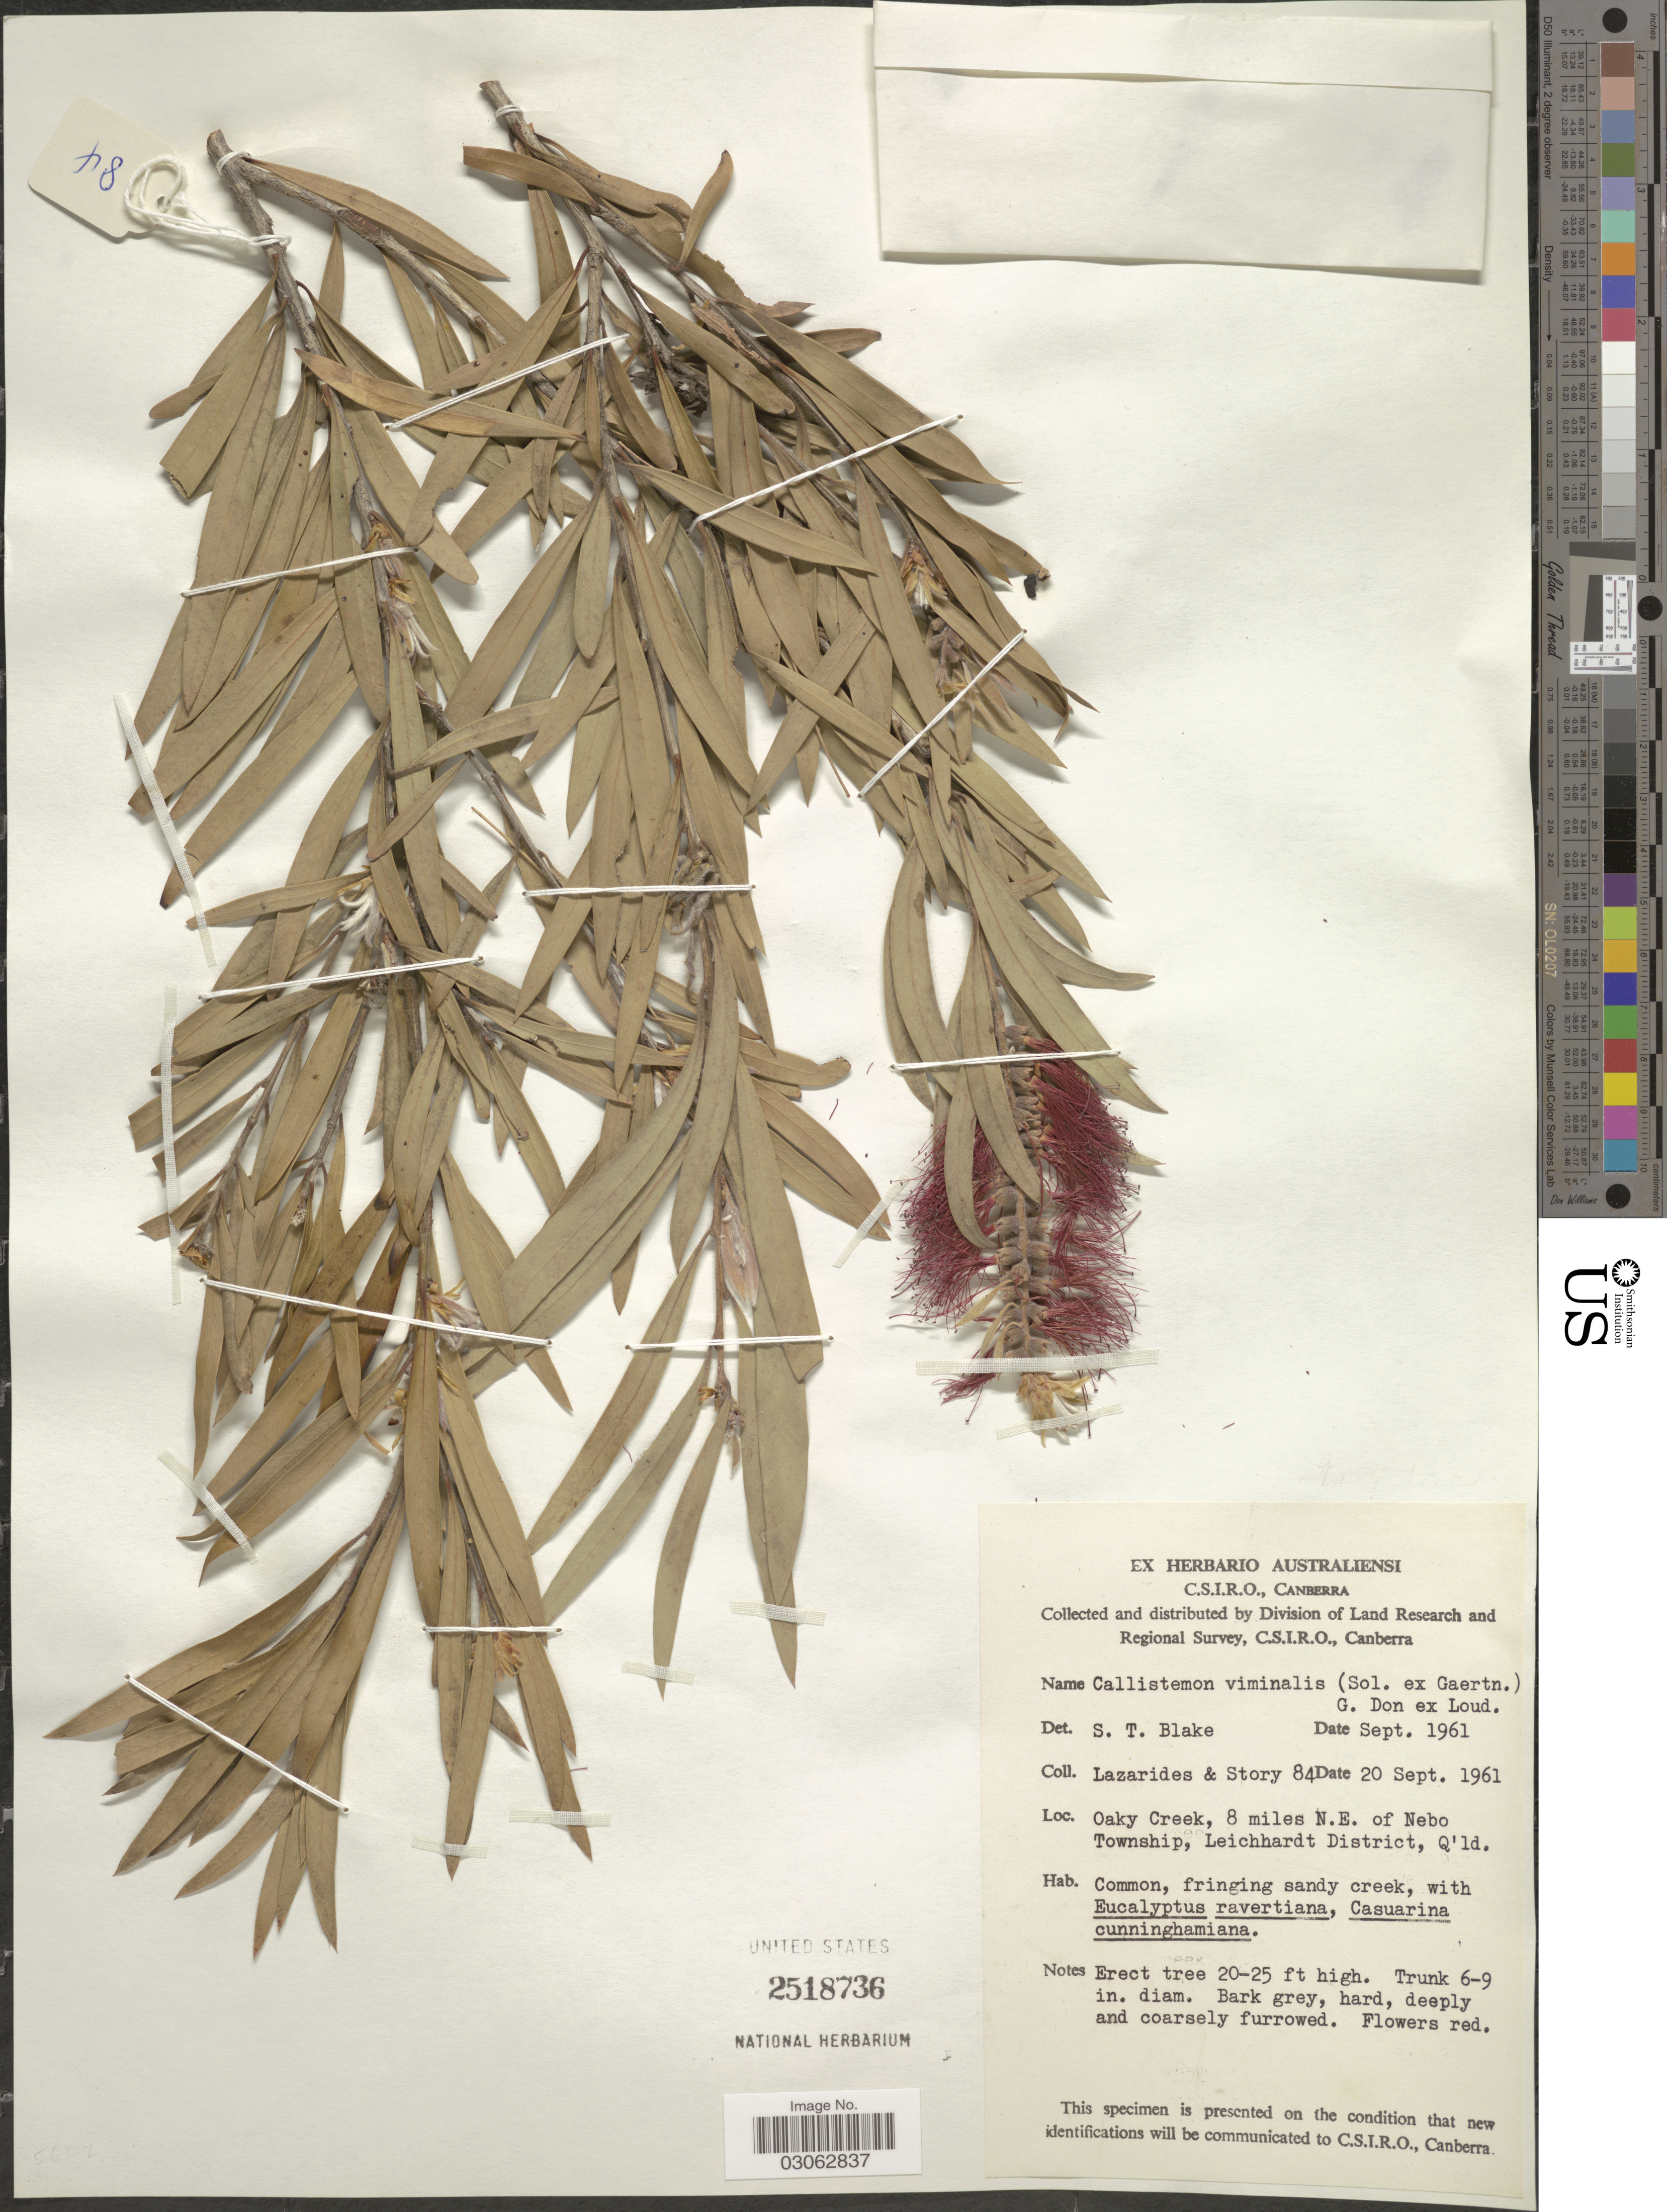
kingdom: Plantae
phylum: Tracheophyta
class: Magnoliopsida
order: Myrtales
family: Myrtaceae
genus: Callistemon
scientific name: Callistemon viminalis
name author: (Sol. ex Gaertn.) G. Don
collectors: M. Lazarides & -. Story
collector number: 84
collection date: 1961-09-20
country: Australia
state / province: Queensland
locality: Oaky Creek, 8 miles N.E. of Nebo Township, Leichhardt District.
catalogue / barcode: US 2518736